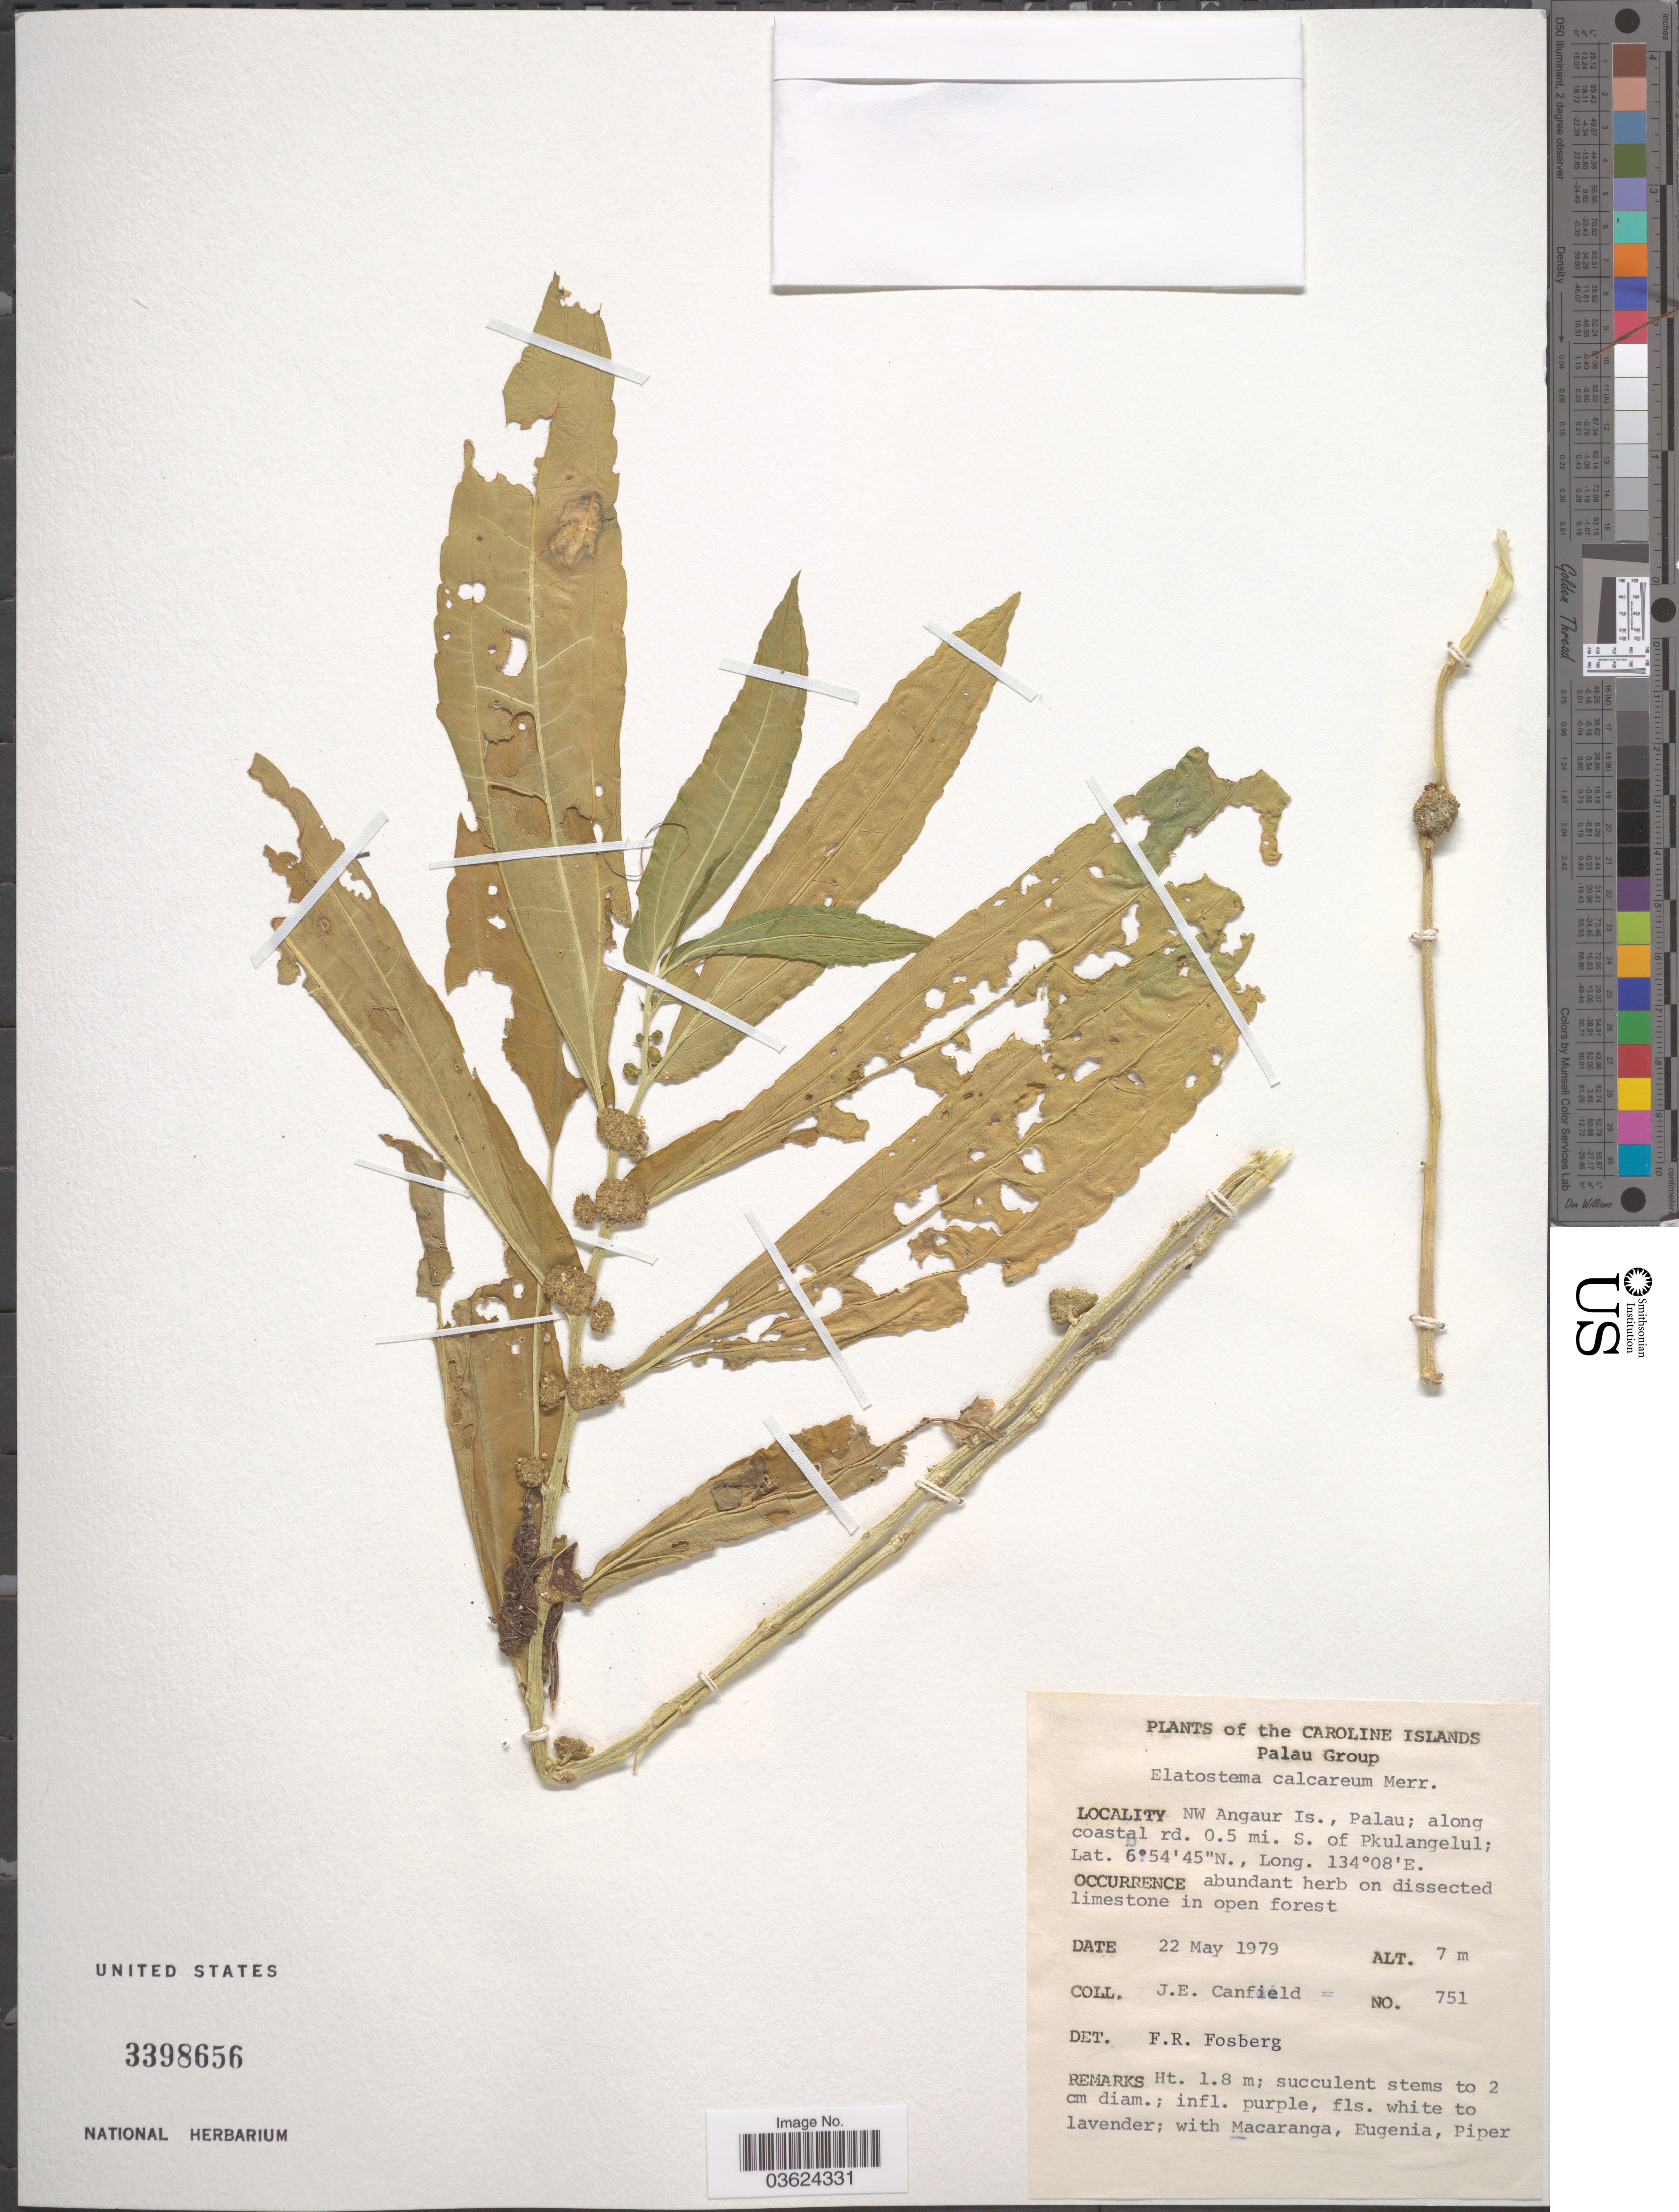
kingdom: Plantae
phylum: Tracheophyta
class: Magnoliopsida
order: Rosales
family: Urticaceae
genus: Elatostema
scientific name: Elatostema calcareum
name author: Merr.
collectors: J. E. Canfield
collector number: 751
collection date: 1979-05-22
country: Palau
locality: Caroline Islands. Palau Group. NW Angaur Is., Palau; along coastal rd. 0.5. S. of Pkulangelul.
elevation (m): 7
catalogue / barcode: US 3398656